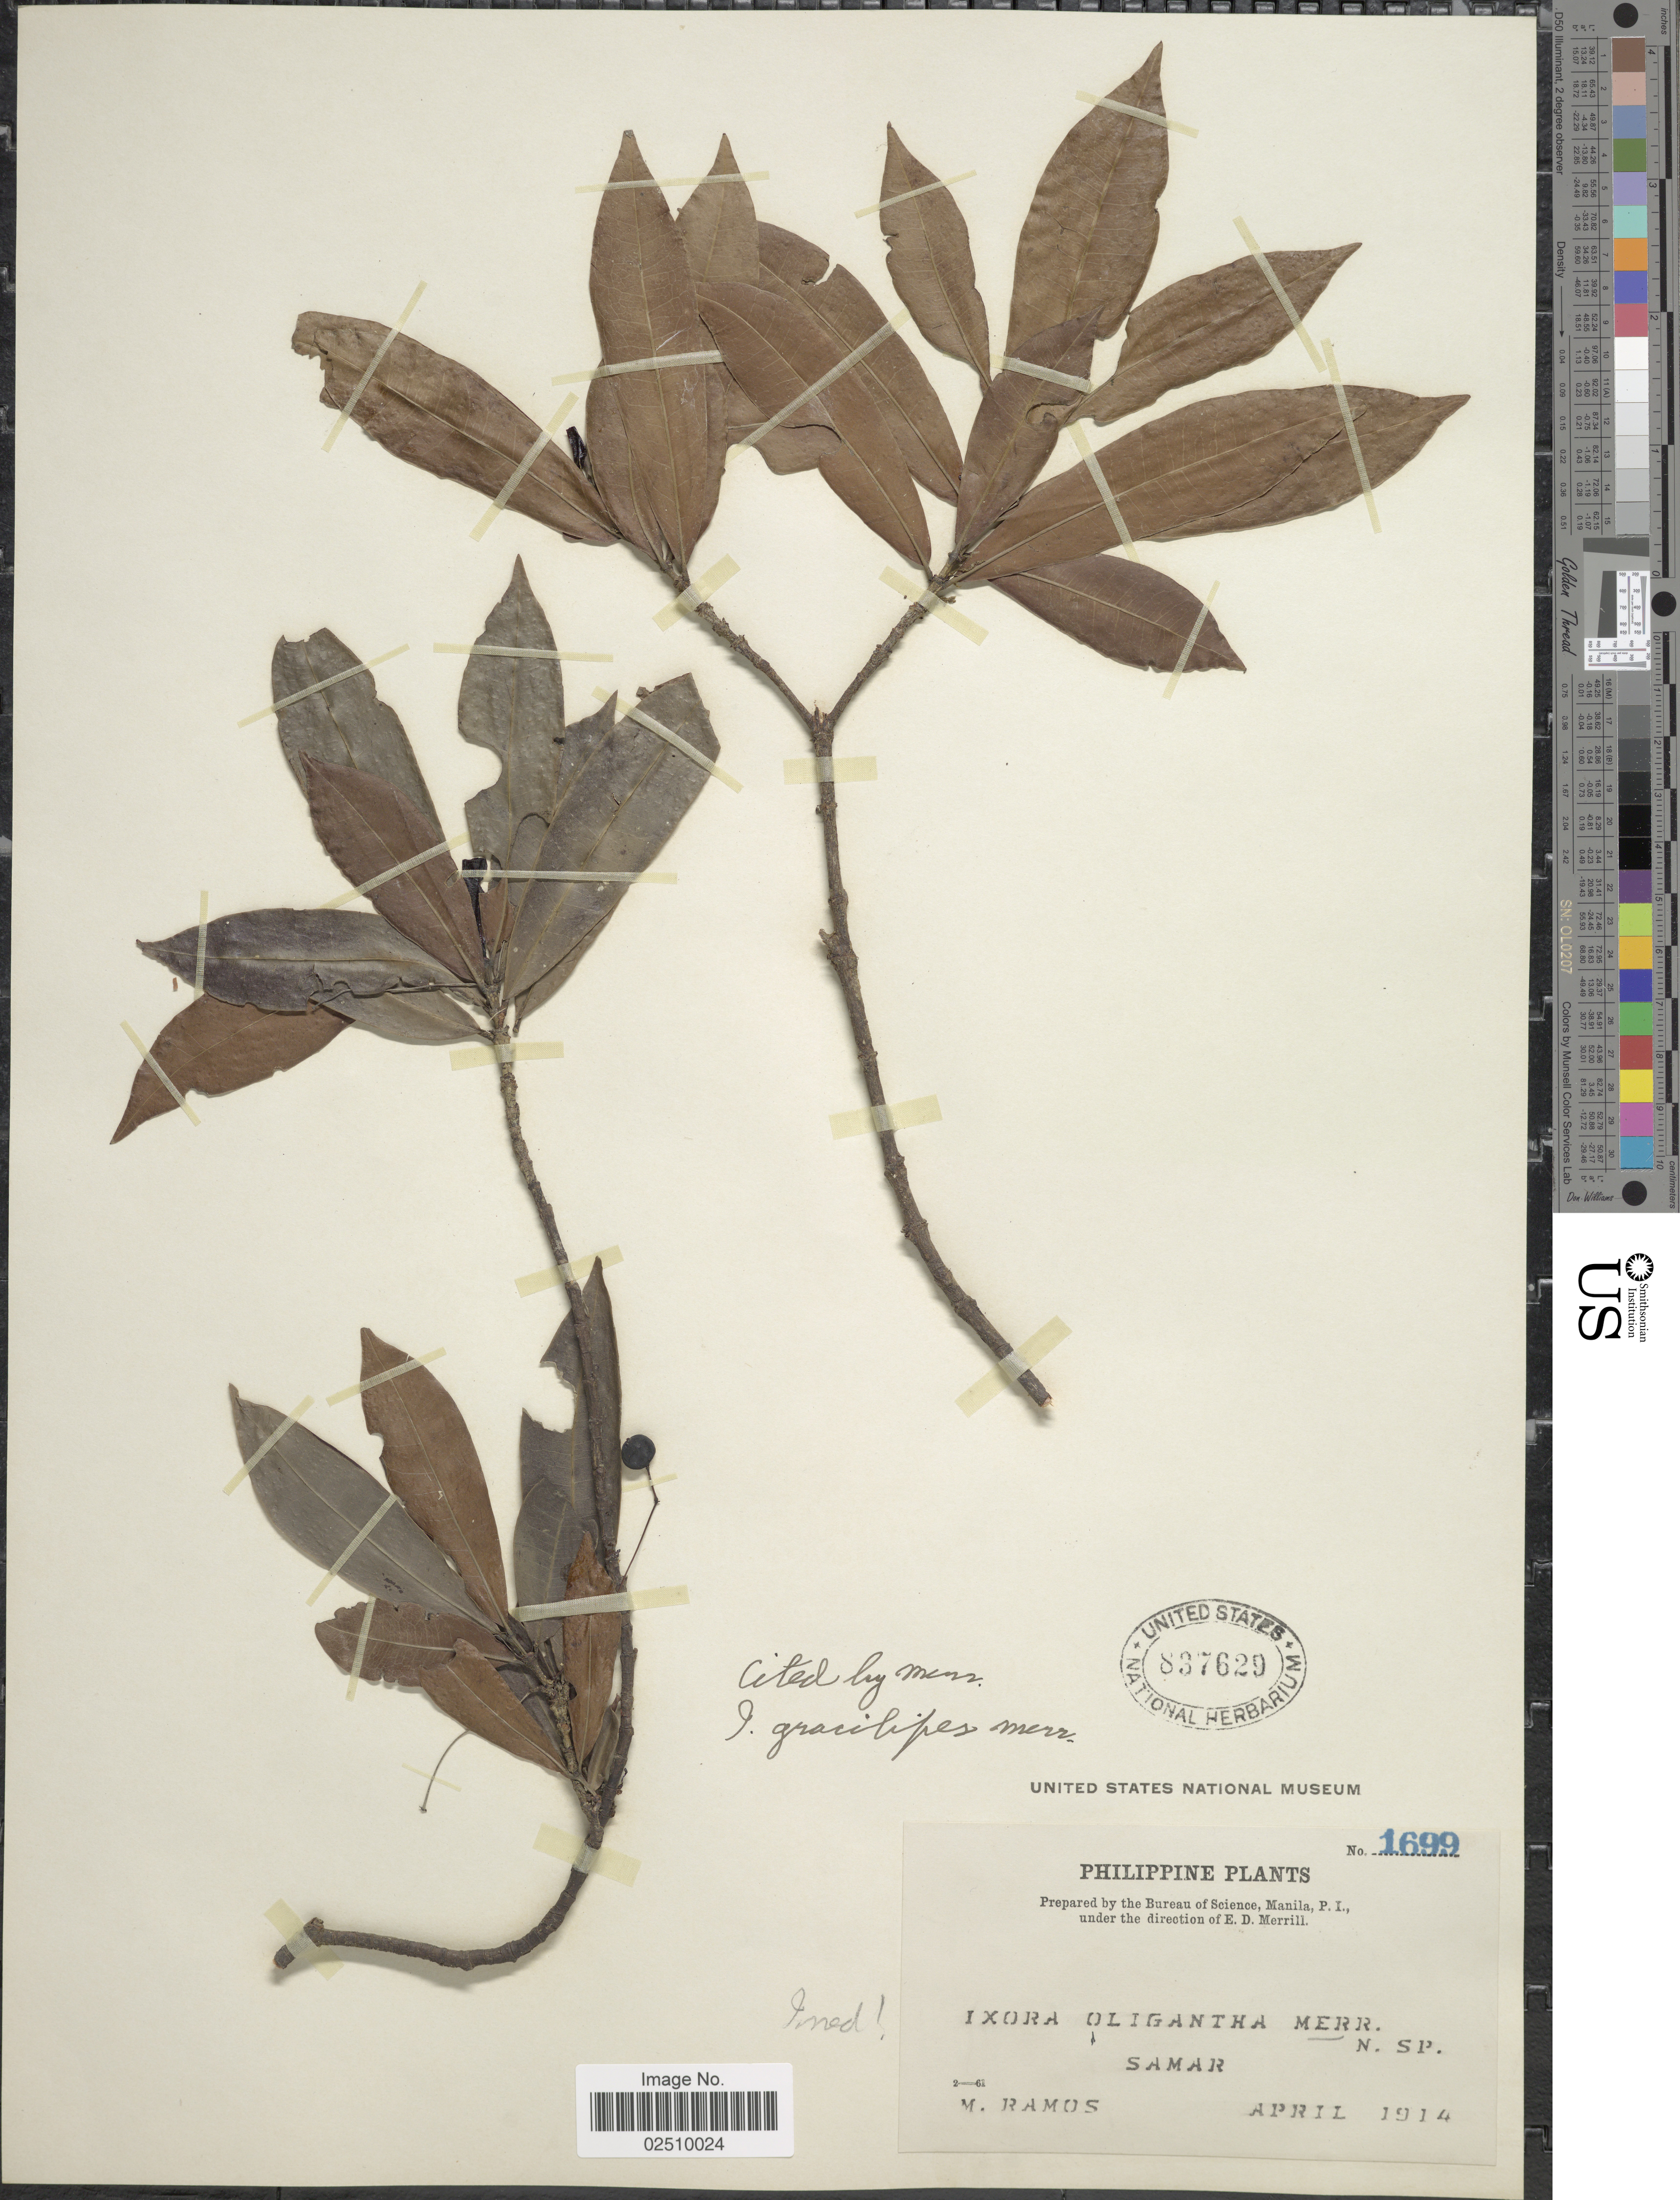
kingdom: Plantae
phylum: Tracheophyta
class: Magnoliopsida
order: Gentianales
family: Rubiaceae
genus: Ixora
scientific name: Ixora gracilipes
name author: (Hiern) Kuntze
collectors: M. Ramos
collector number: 1699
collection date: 1914-04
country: Philippines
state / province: Eastern Visayas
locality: Samar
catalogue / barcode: US 837629